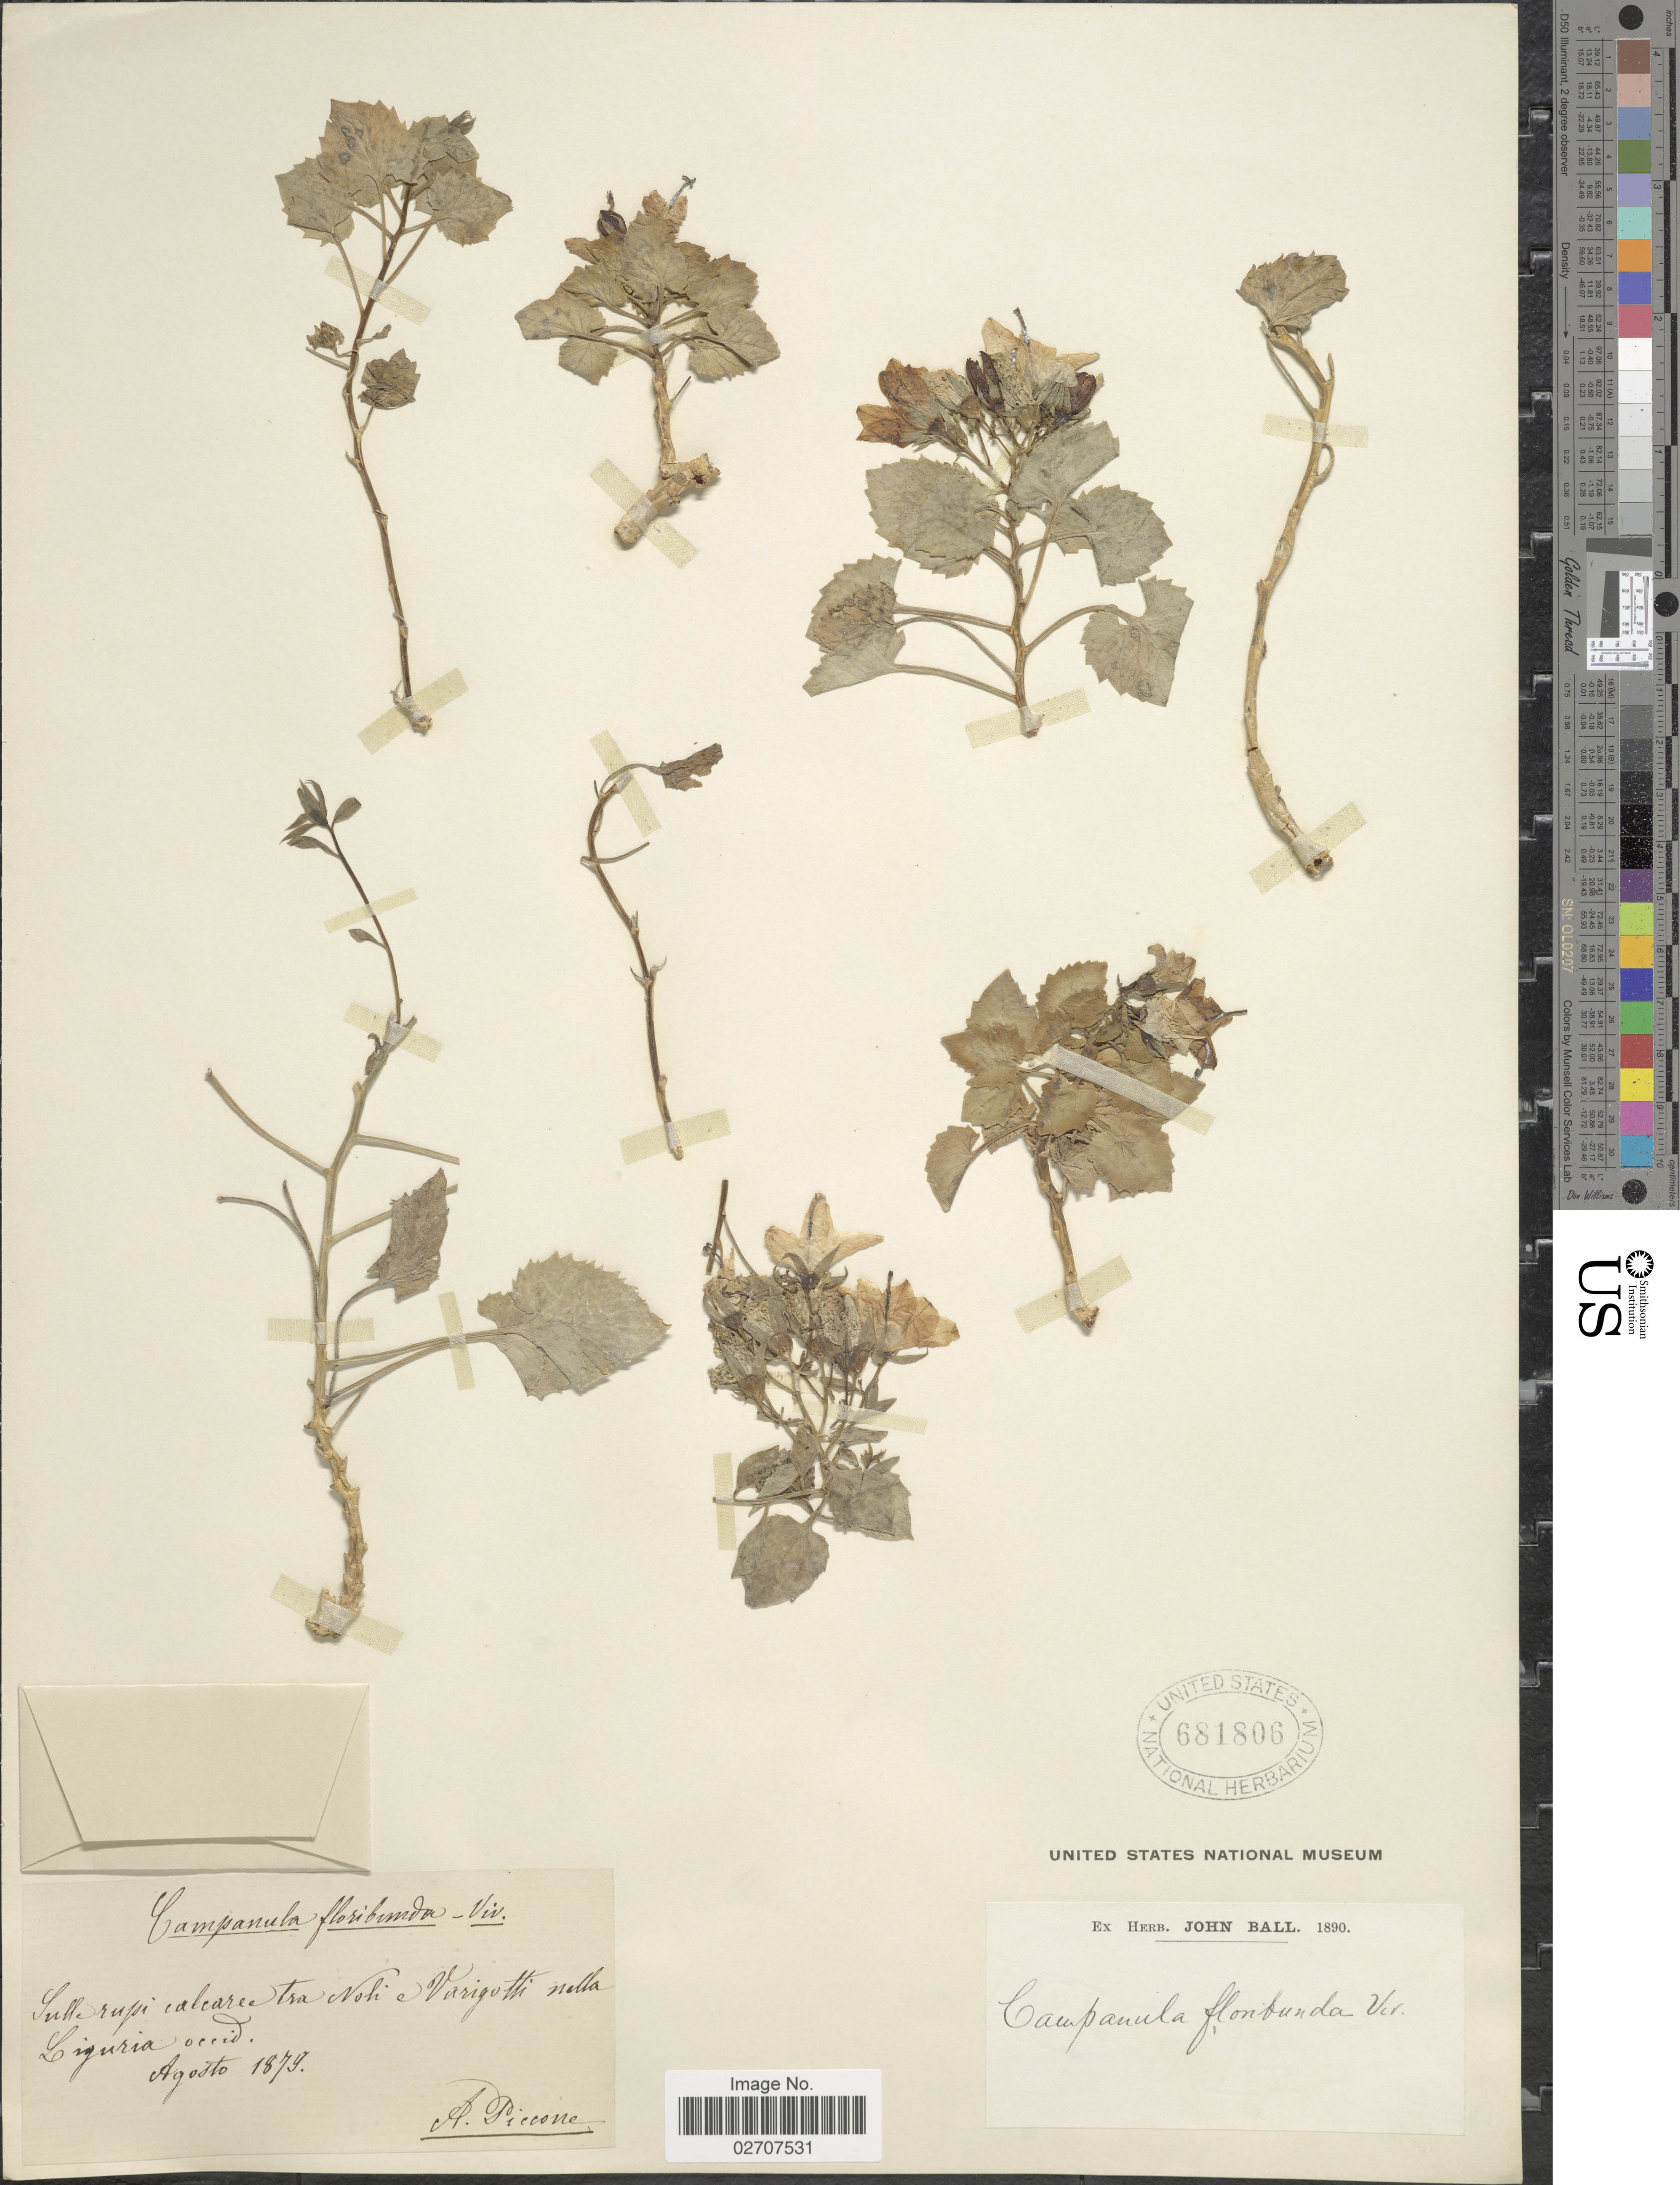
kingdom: Plantae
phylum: Tracheophyta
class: Magnoliopsida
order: Asterales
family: Campanulaceae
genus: Campanula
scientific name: Campanula floribunda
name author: Viv.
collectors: A. Piccone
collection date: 1879-08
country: Italy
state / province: Liguria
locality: Sulle rupi calcaree tra Noli e Varigotti nella Liguria occid. [interpreted]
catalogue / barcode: US 681806